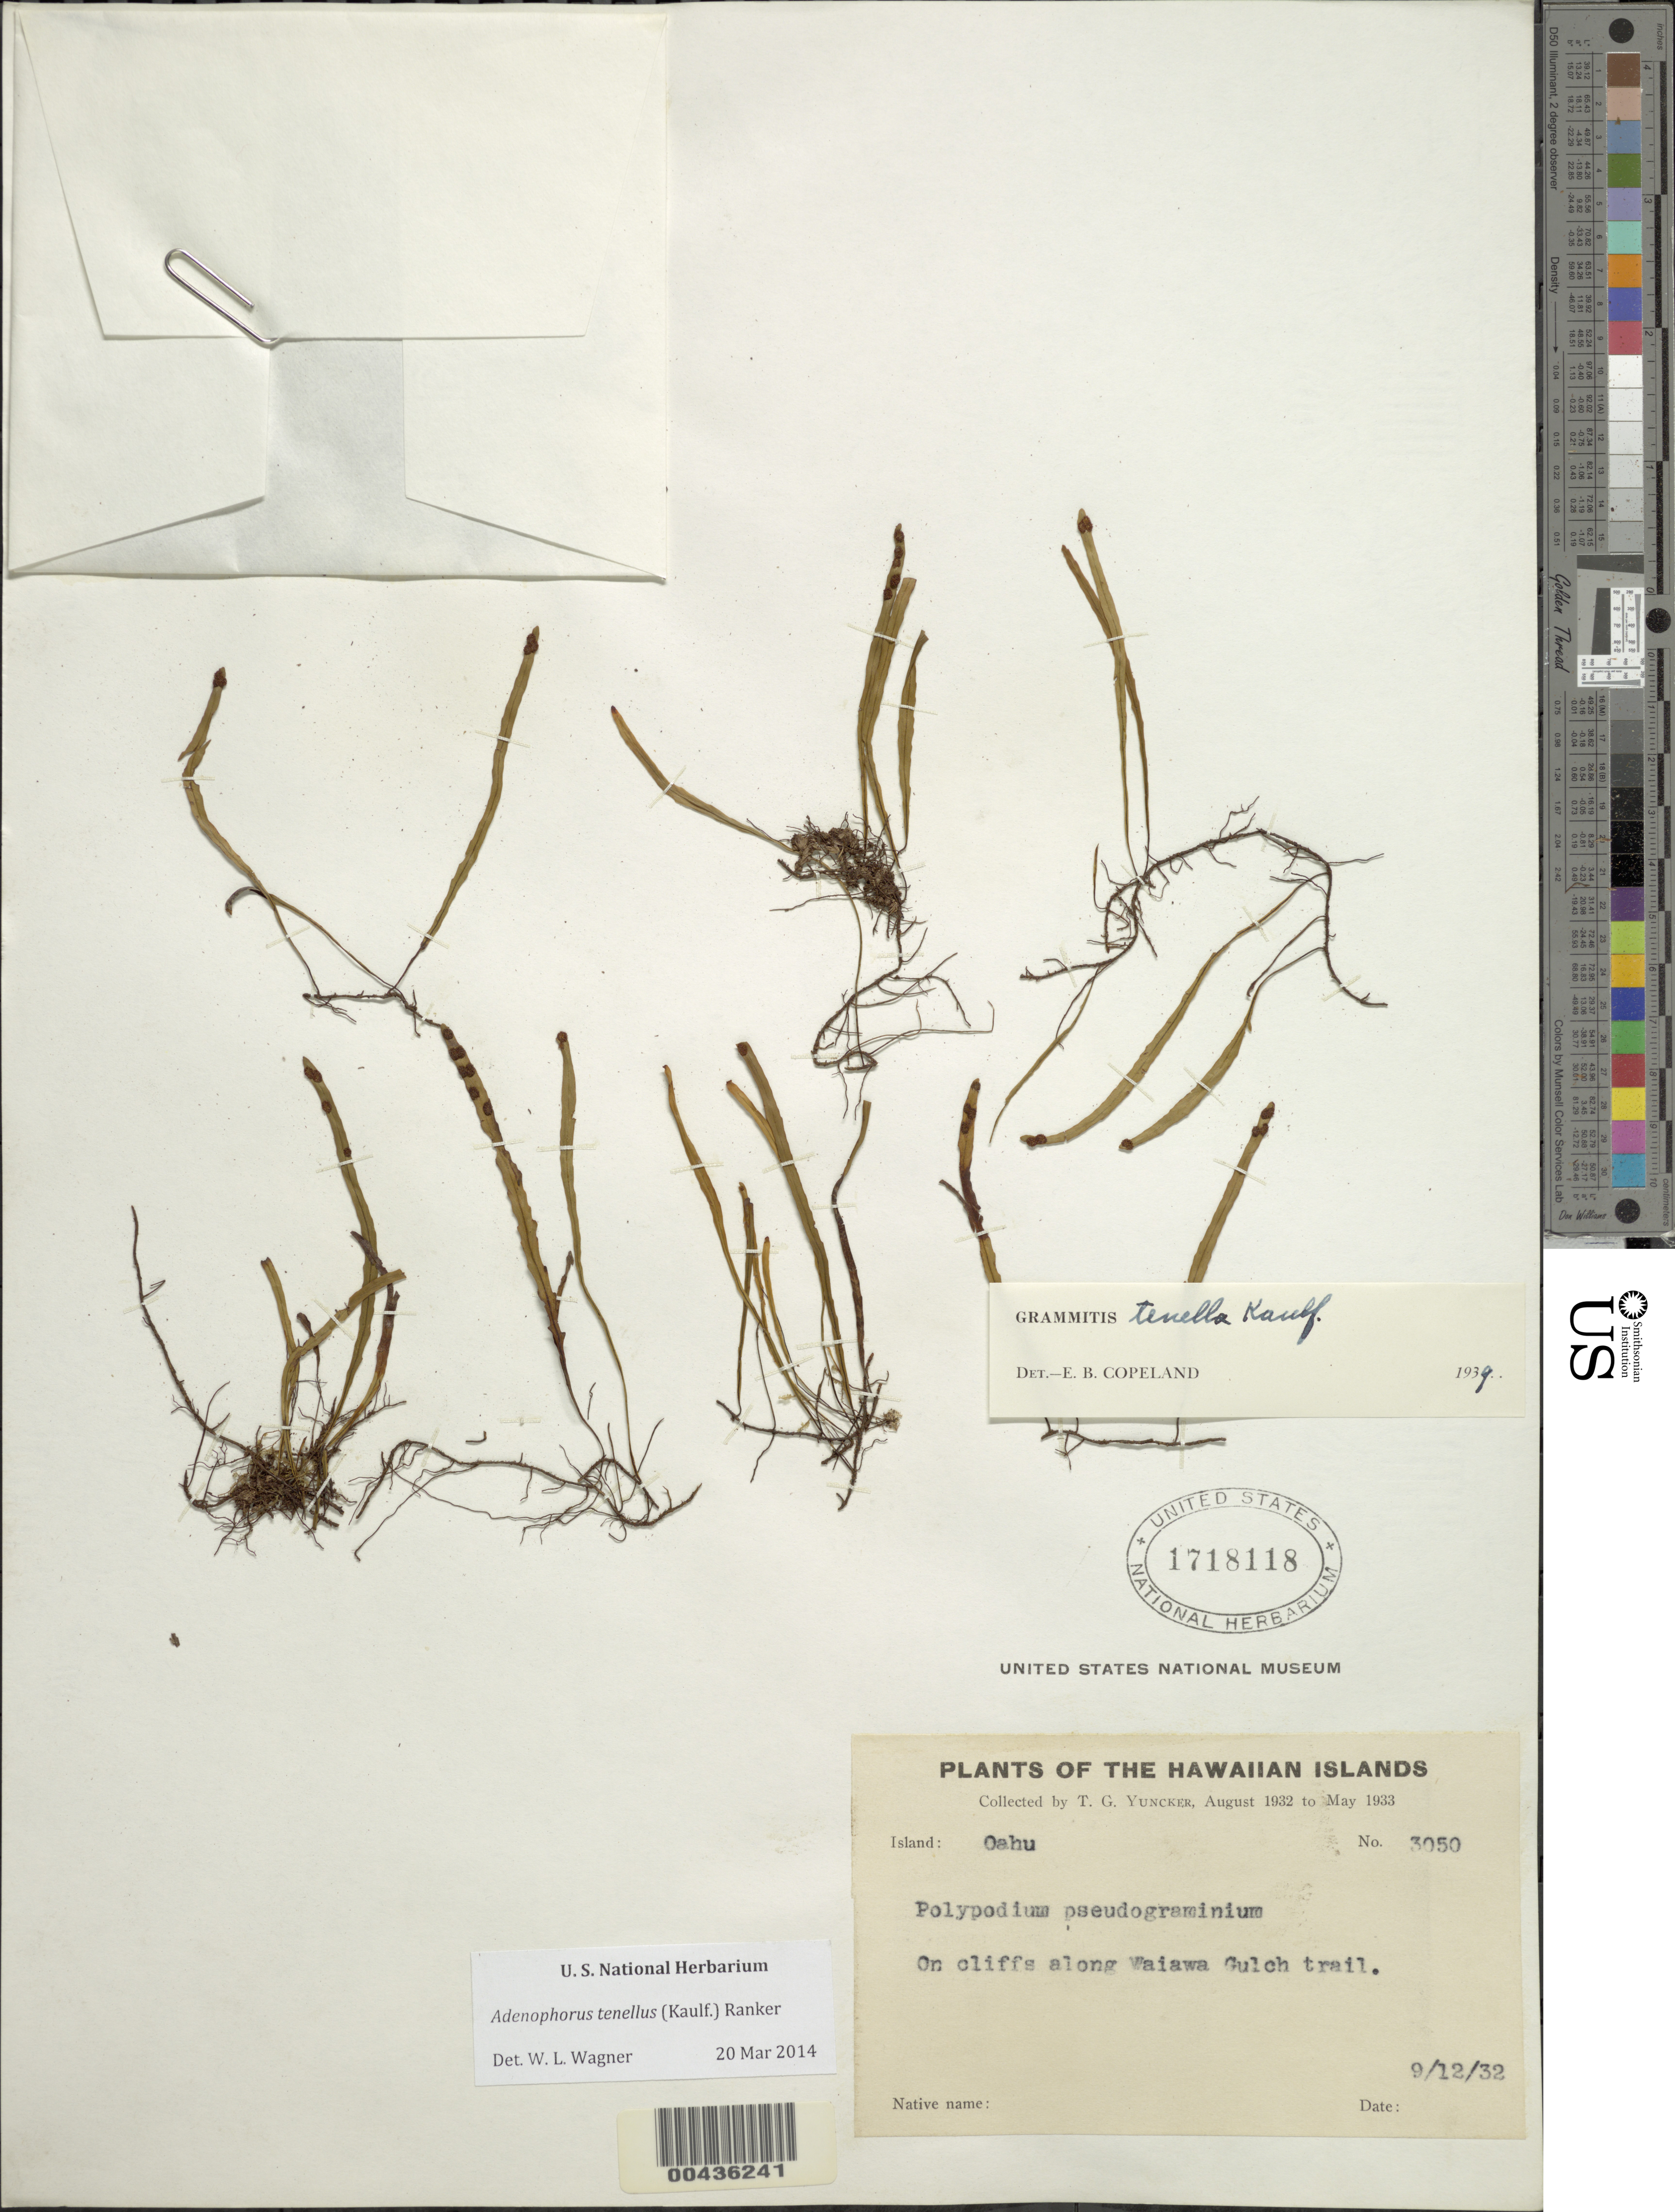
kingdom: Plantae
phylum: Tracheophyta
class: Polypodiopsida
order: Polypodiales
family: Polypodiaceae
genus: Adenophorus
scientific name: Adenophorus tenellus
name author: (Kaulf.) Ranker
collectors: T. G. Yuncker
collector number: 3050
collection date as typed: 12 Sep 1932 or 9 Dec 1932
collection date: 1932-09-12 or 1932-12-09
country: United States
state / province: Hawaii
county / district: Honolulu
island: Oahu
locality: On cliffs along Waiawa Gulch Trail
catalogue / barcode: US 1718118